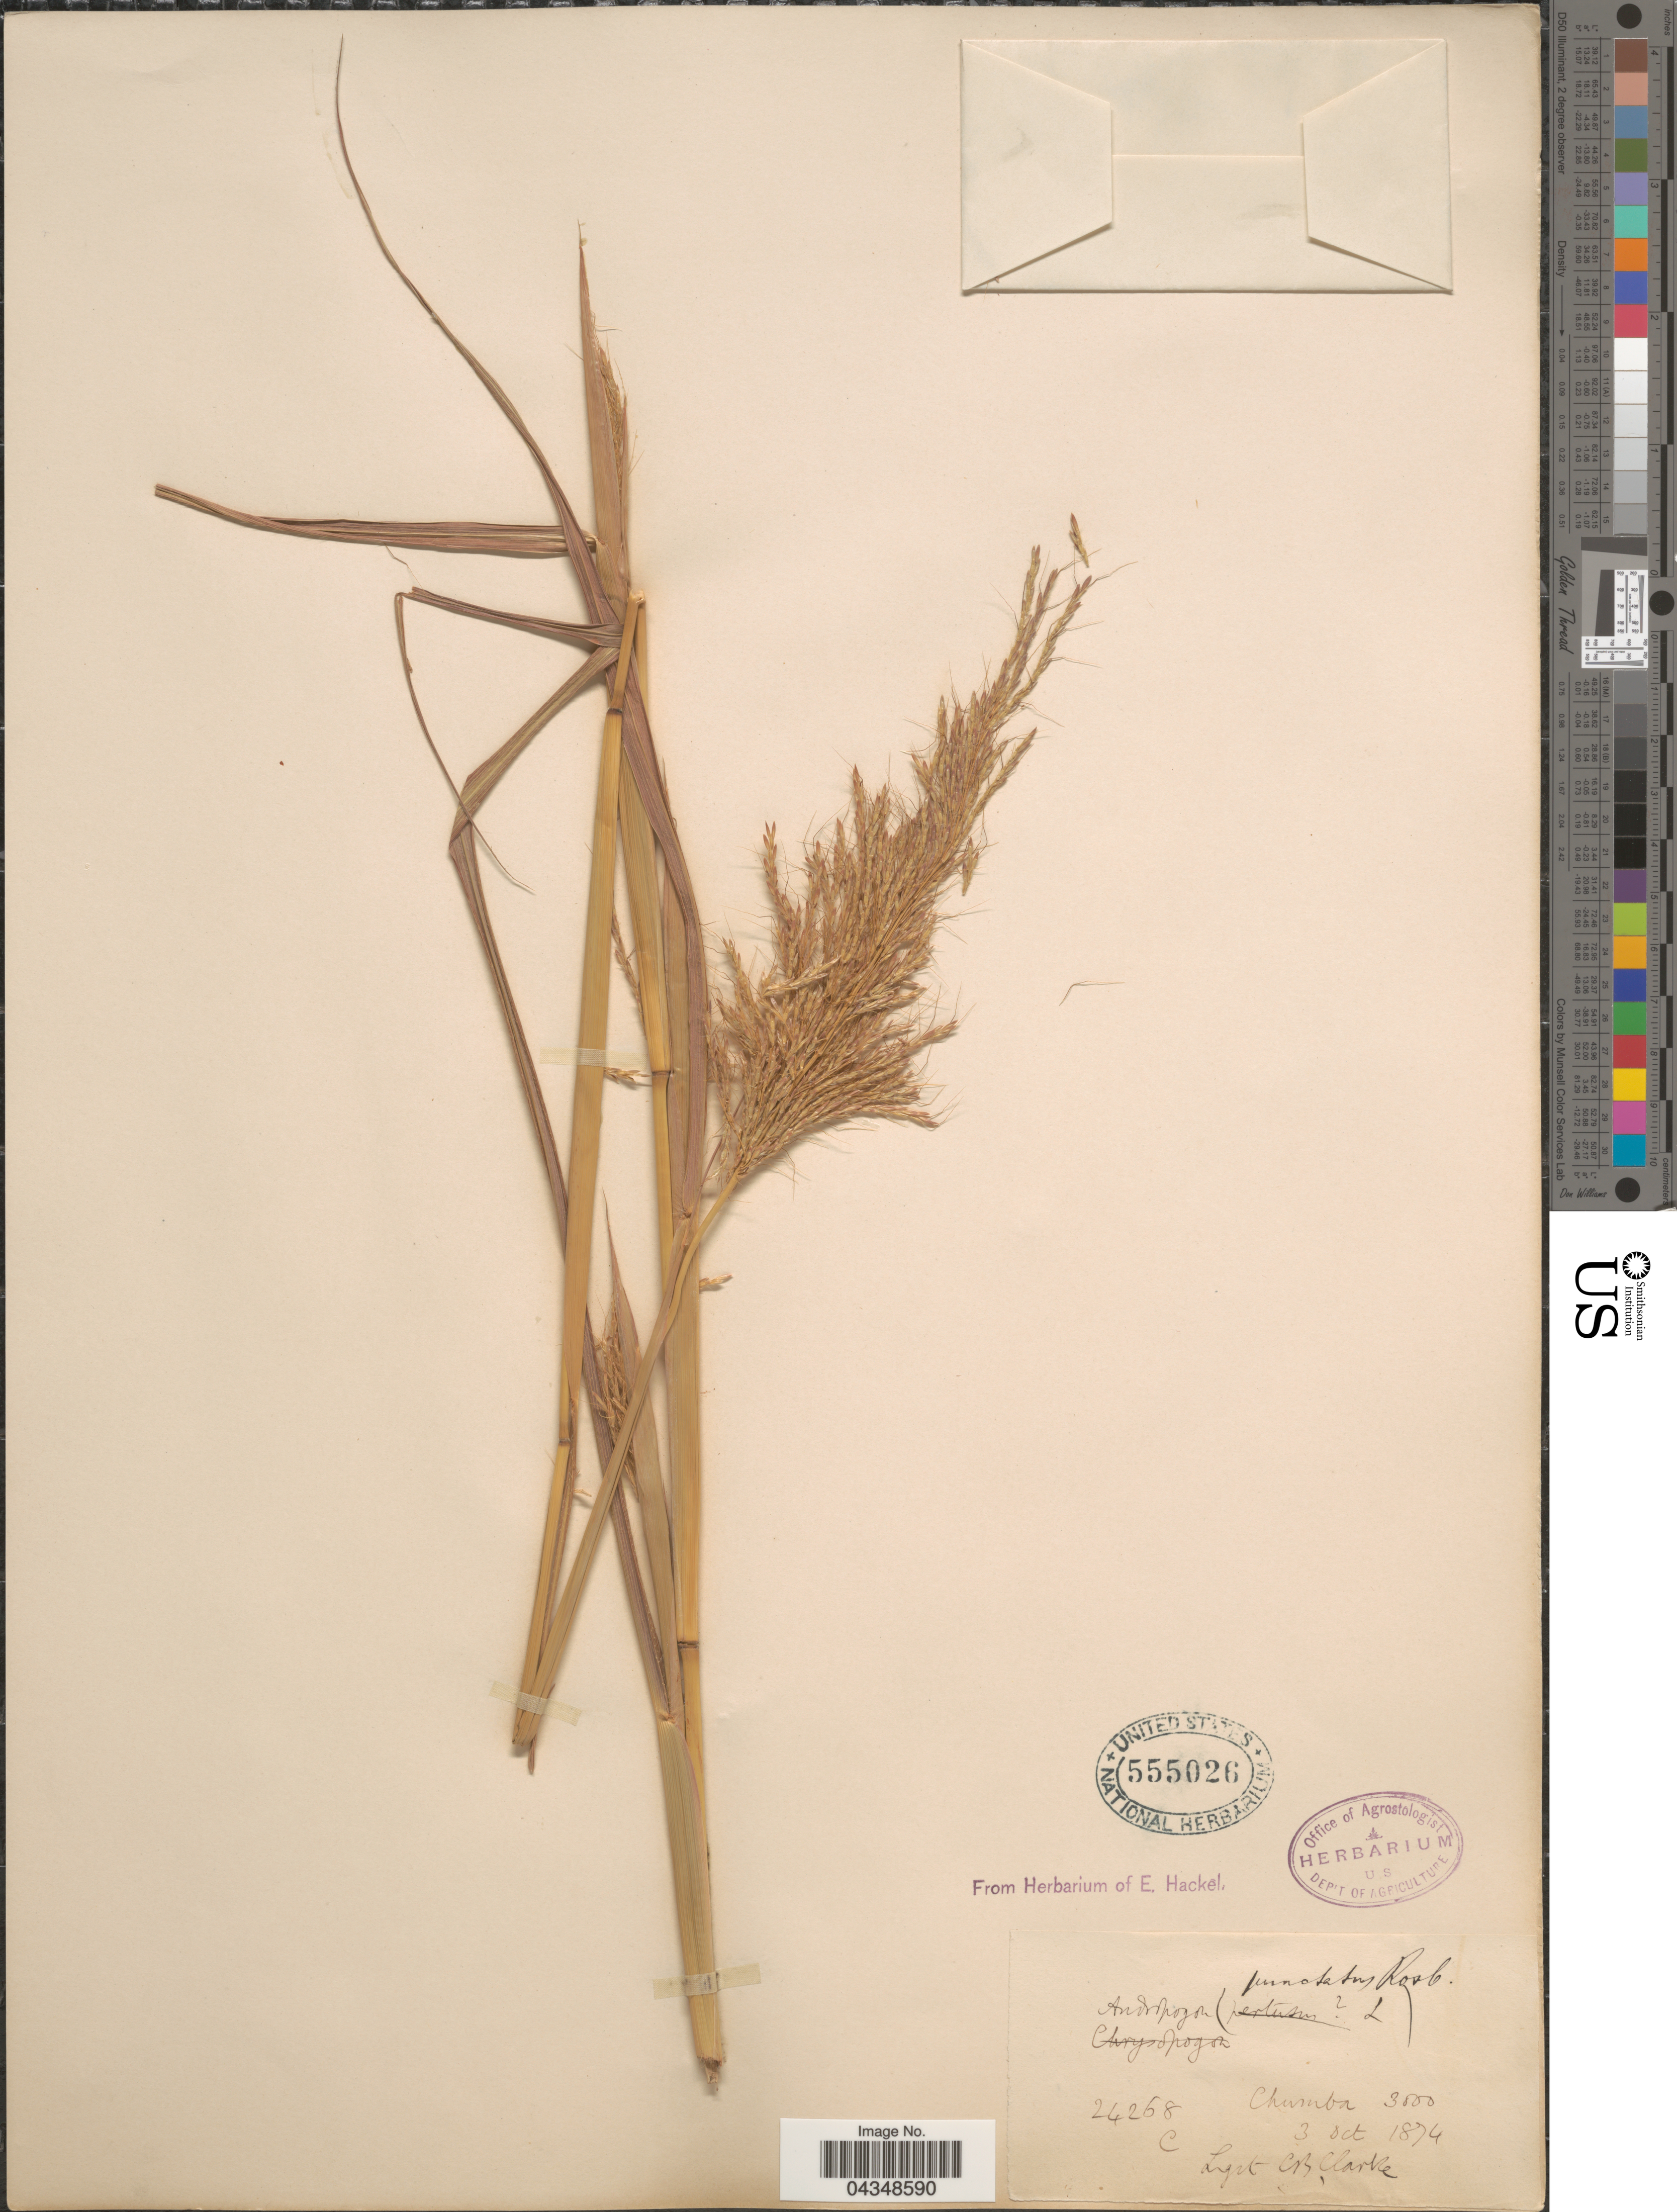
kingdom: Plantae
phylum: Tracheophyta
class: Liliopsida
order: Poales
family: Poaceae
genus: Bothriochloa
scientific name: Bothriochloa bladhii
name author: (Retz.) S.T. Blake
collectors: C. B. Clarke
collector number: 24268C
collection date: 1874-10-03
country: India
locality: Chumba.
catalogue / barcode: US 555026